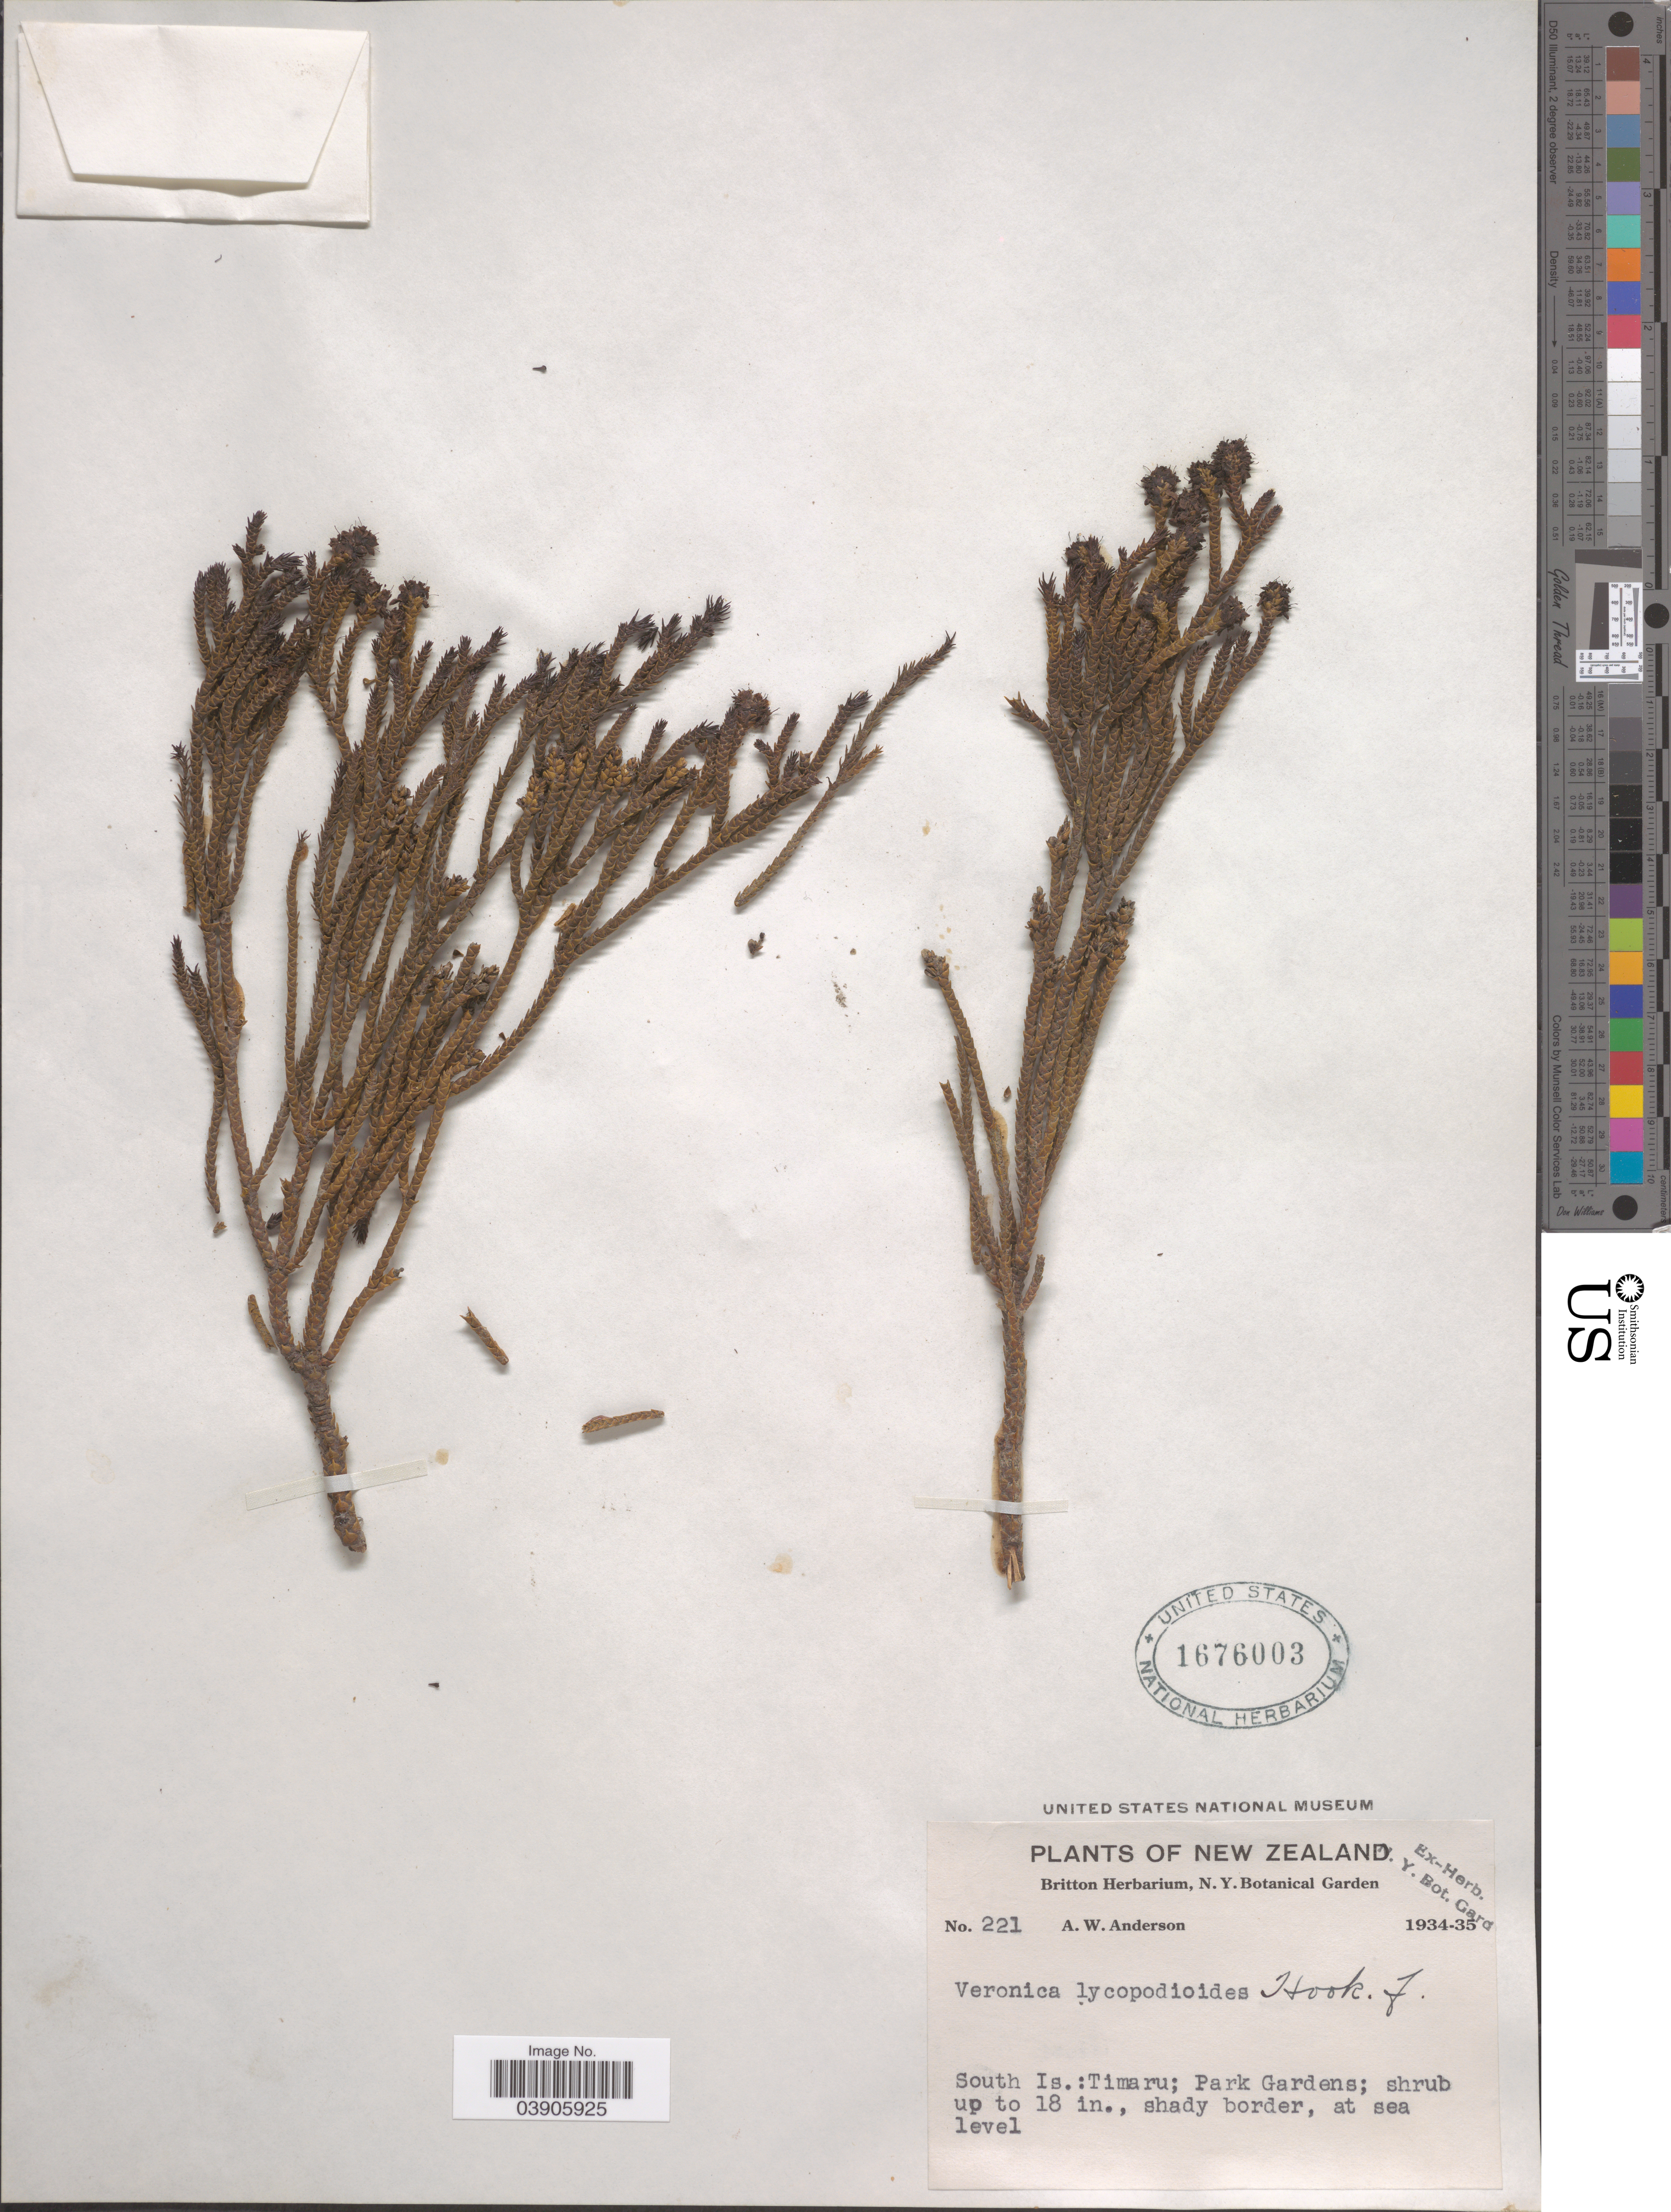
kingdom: Plantae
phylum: Tracheophyta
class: Magnoliopsida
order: Lamiales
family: Plantaginaceae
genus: Hebe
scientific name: Hebe lycopodioides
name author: (Hook. f.) Allan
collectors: A. W. Anderson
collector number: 221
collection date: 1934/1935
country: New Zealand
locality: South Is.:Timaru; Park Gardens.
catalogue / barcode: US 1676003